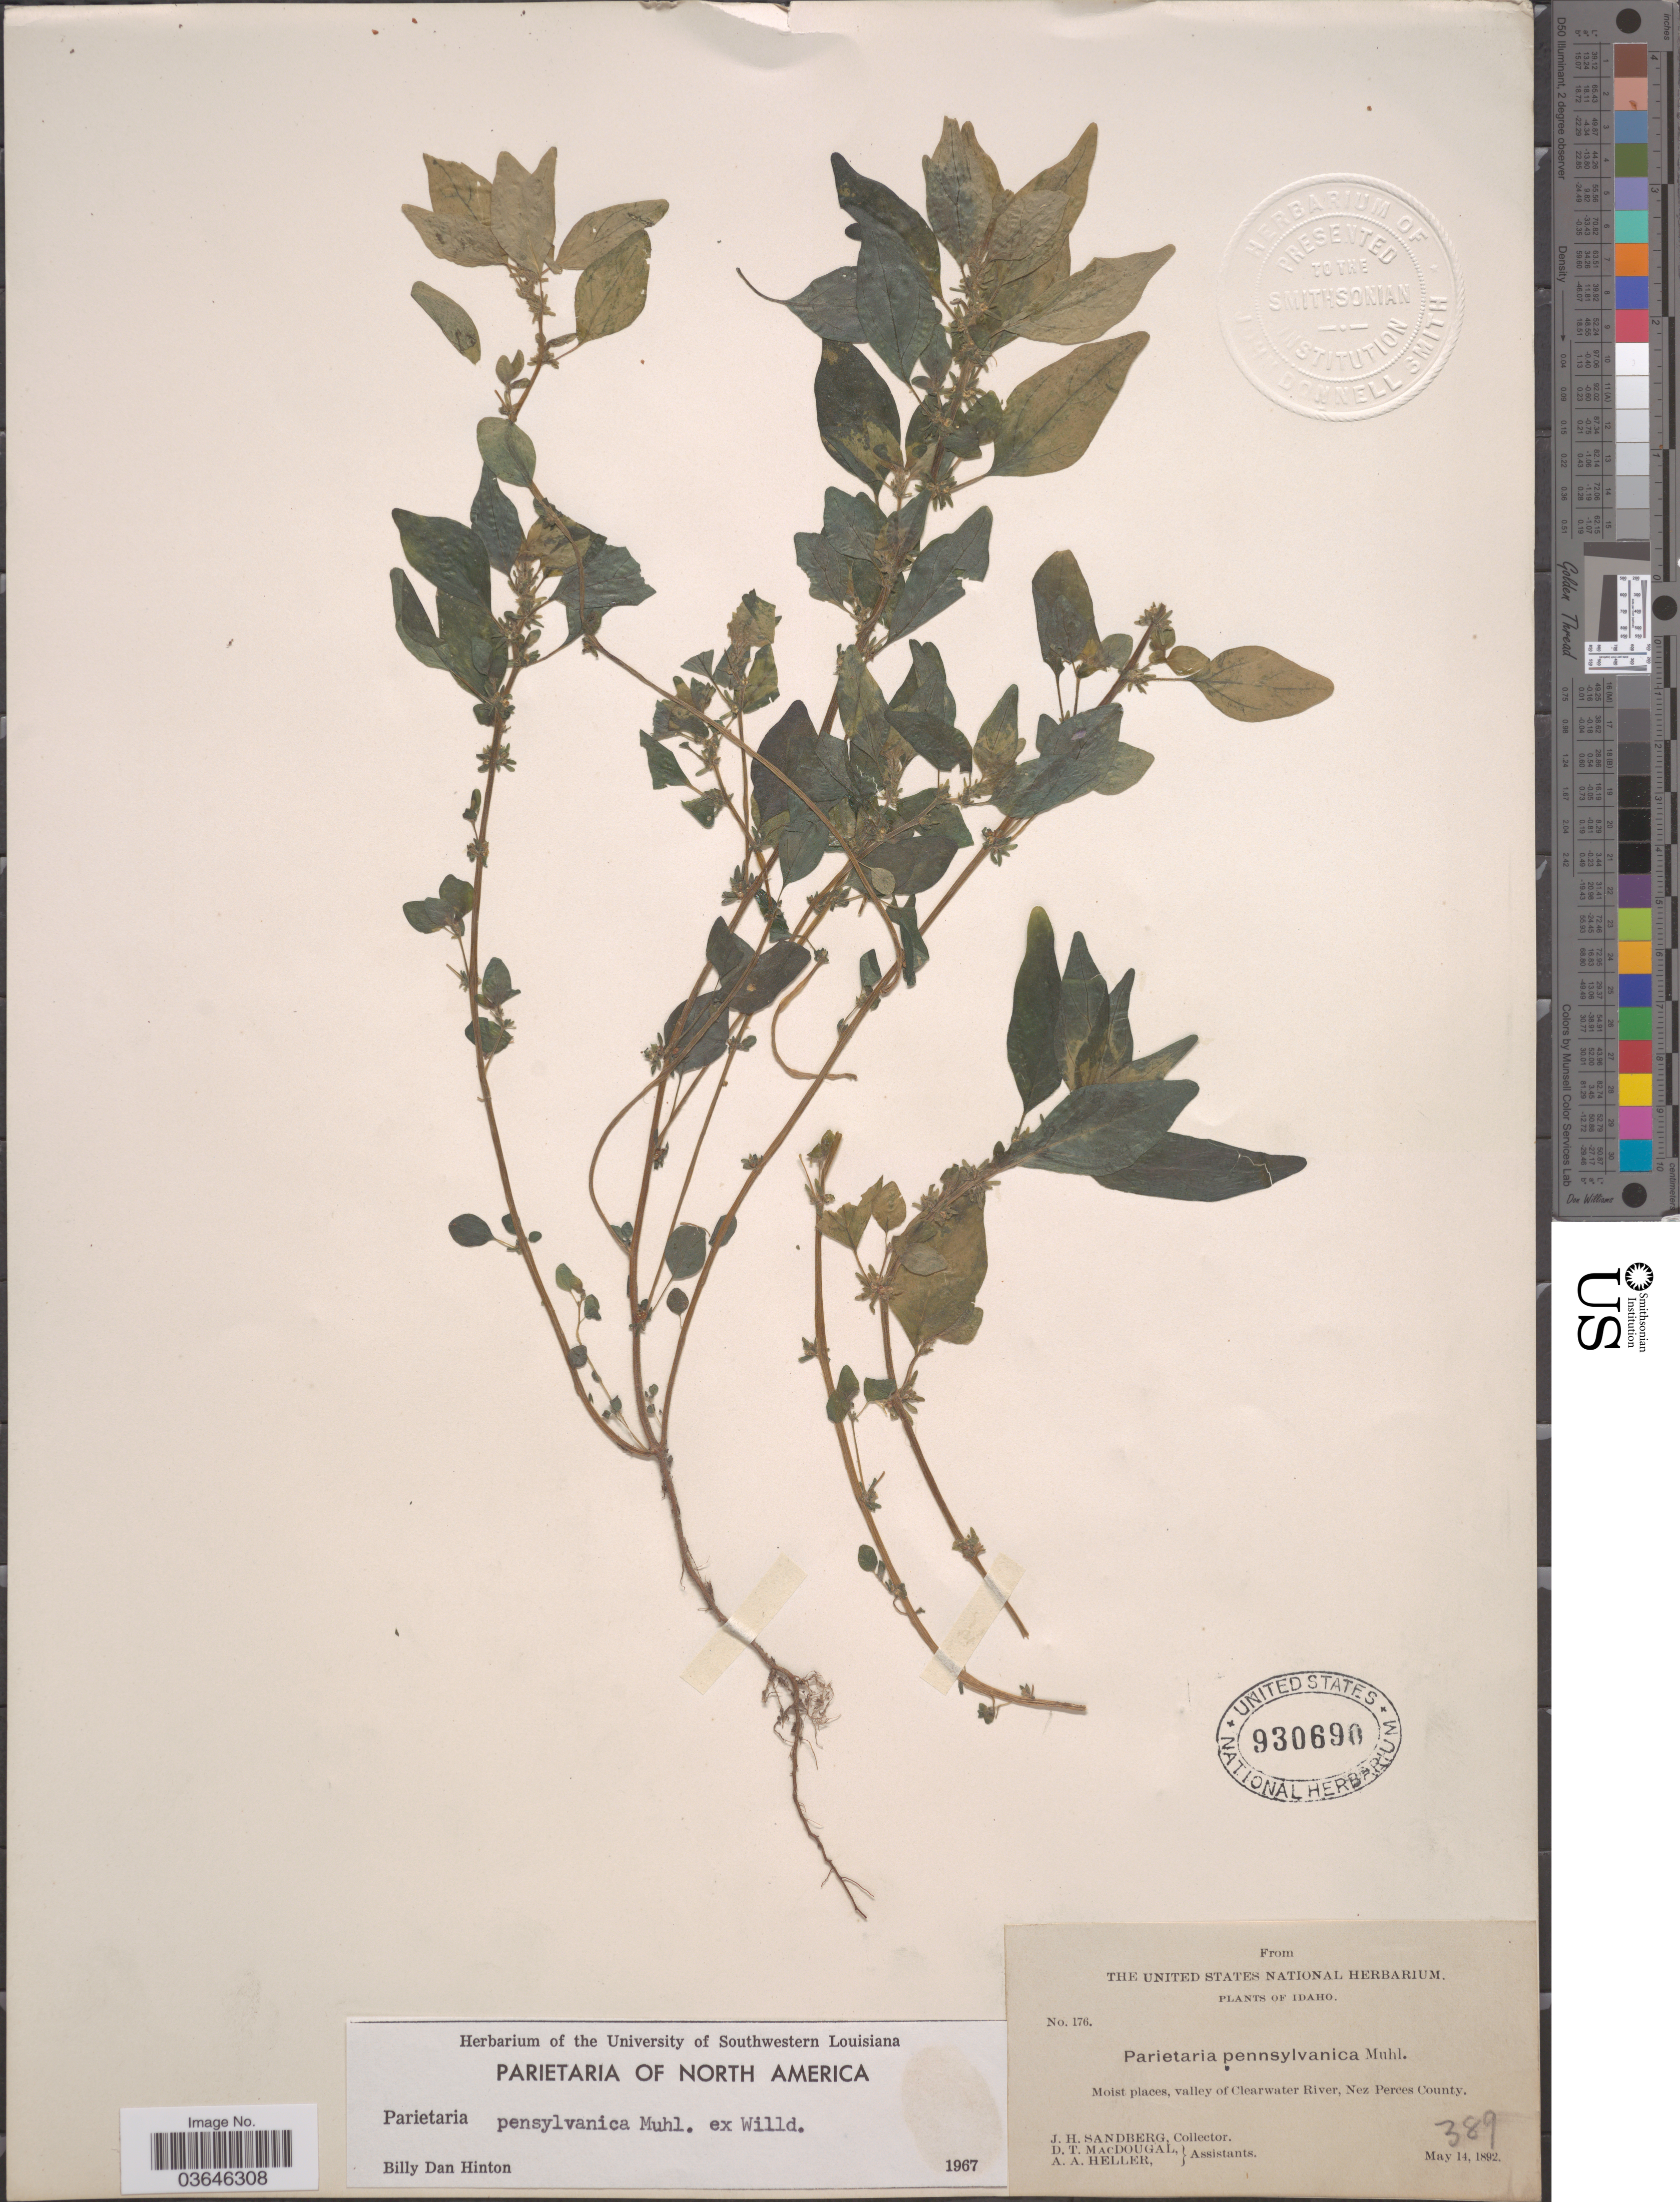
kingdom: Plantae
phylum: Tracheophyta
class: Magnoliopsida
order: Rosales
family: Urticaceae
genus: Parietaria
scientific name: Parietaria pensylvanica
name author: Muhl. ex Willd.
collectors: J. H. Sandberg, D. T. MacDougal & A. A. Heller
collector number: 176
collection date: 1892-05-14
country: United States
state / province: Idaho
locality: Moist places, valley of Clearwater River, Nez Perces County.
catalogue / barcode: US 930690